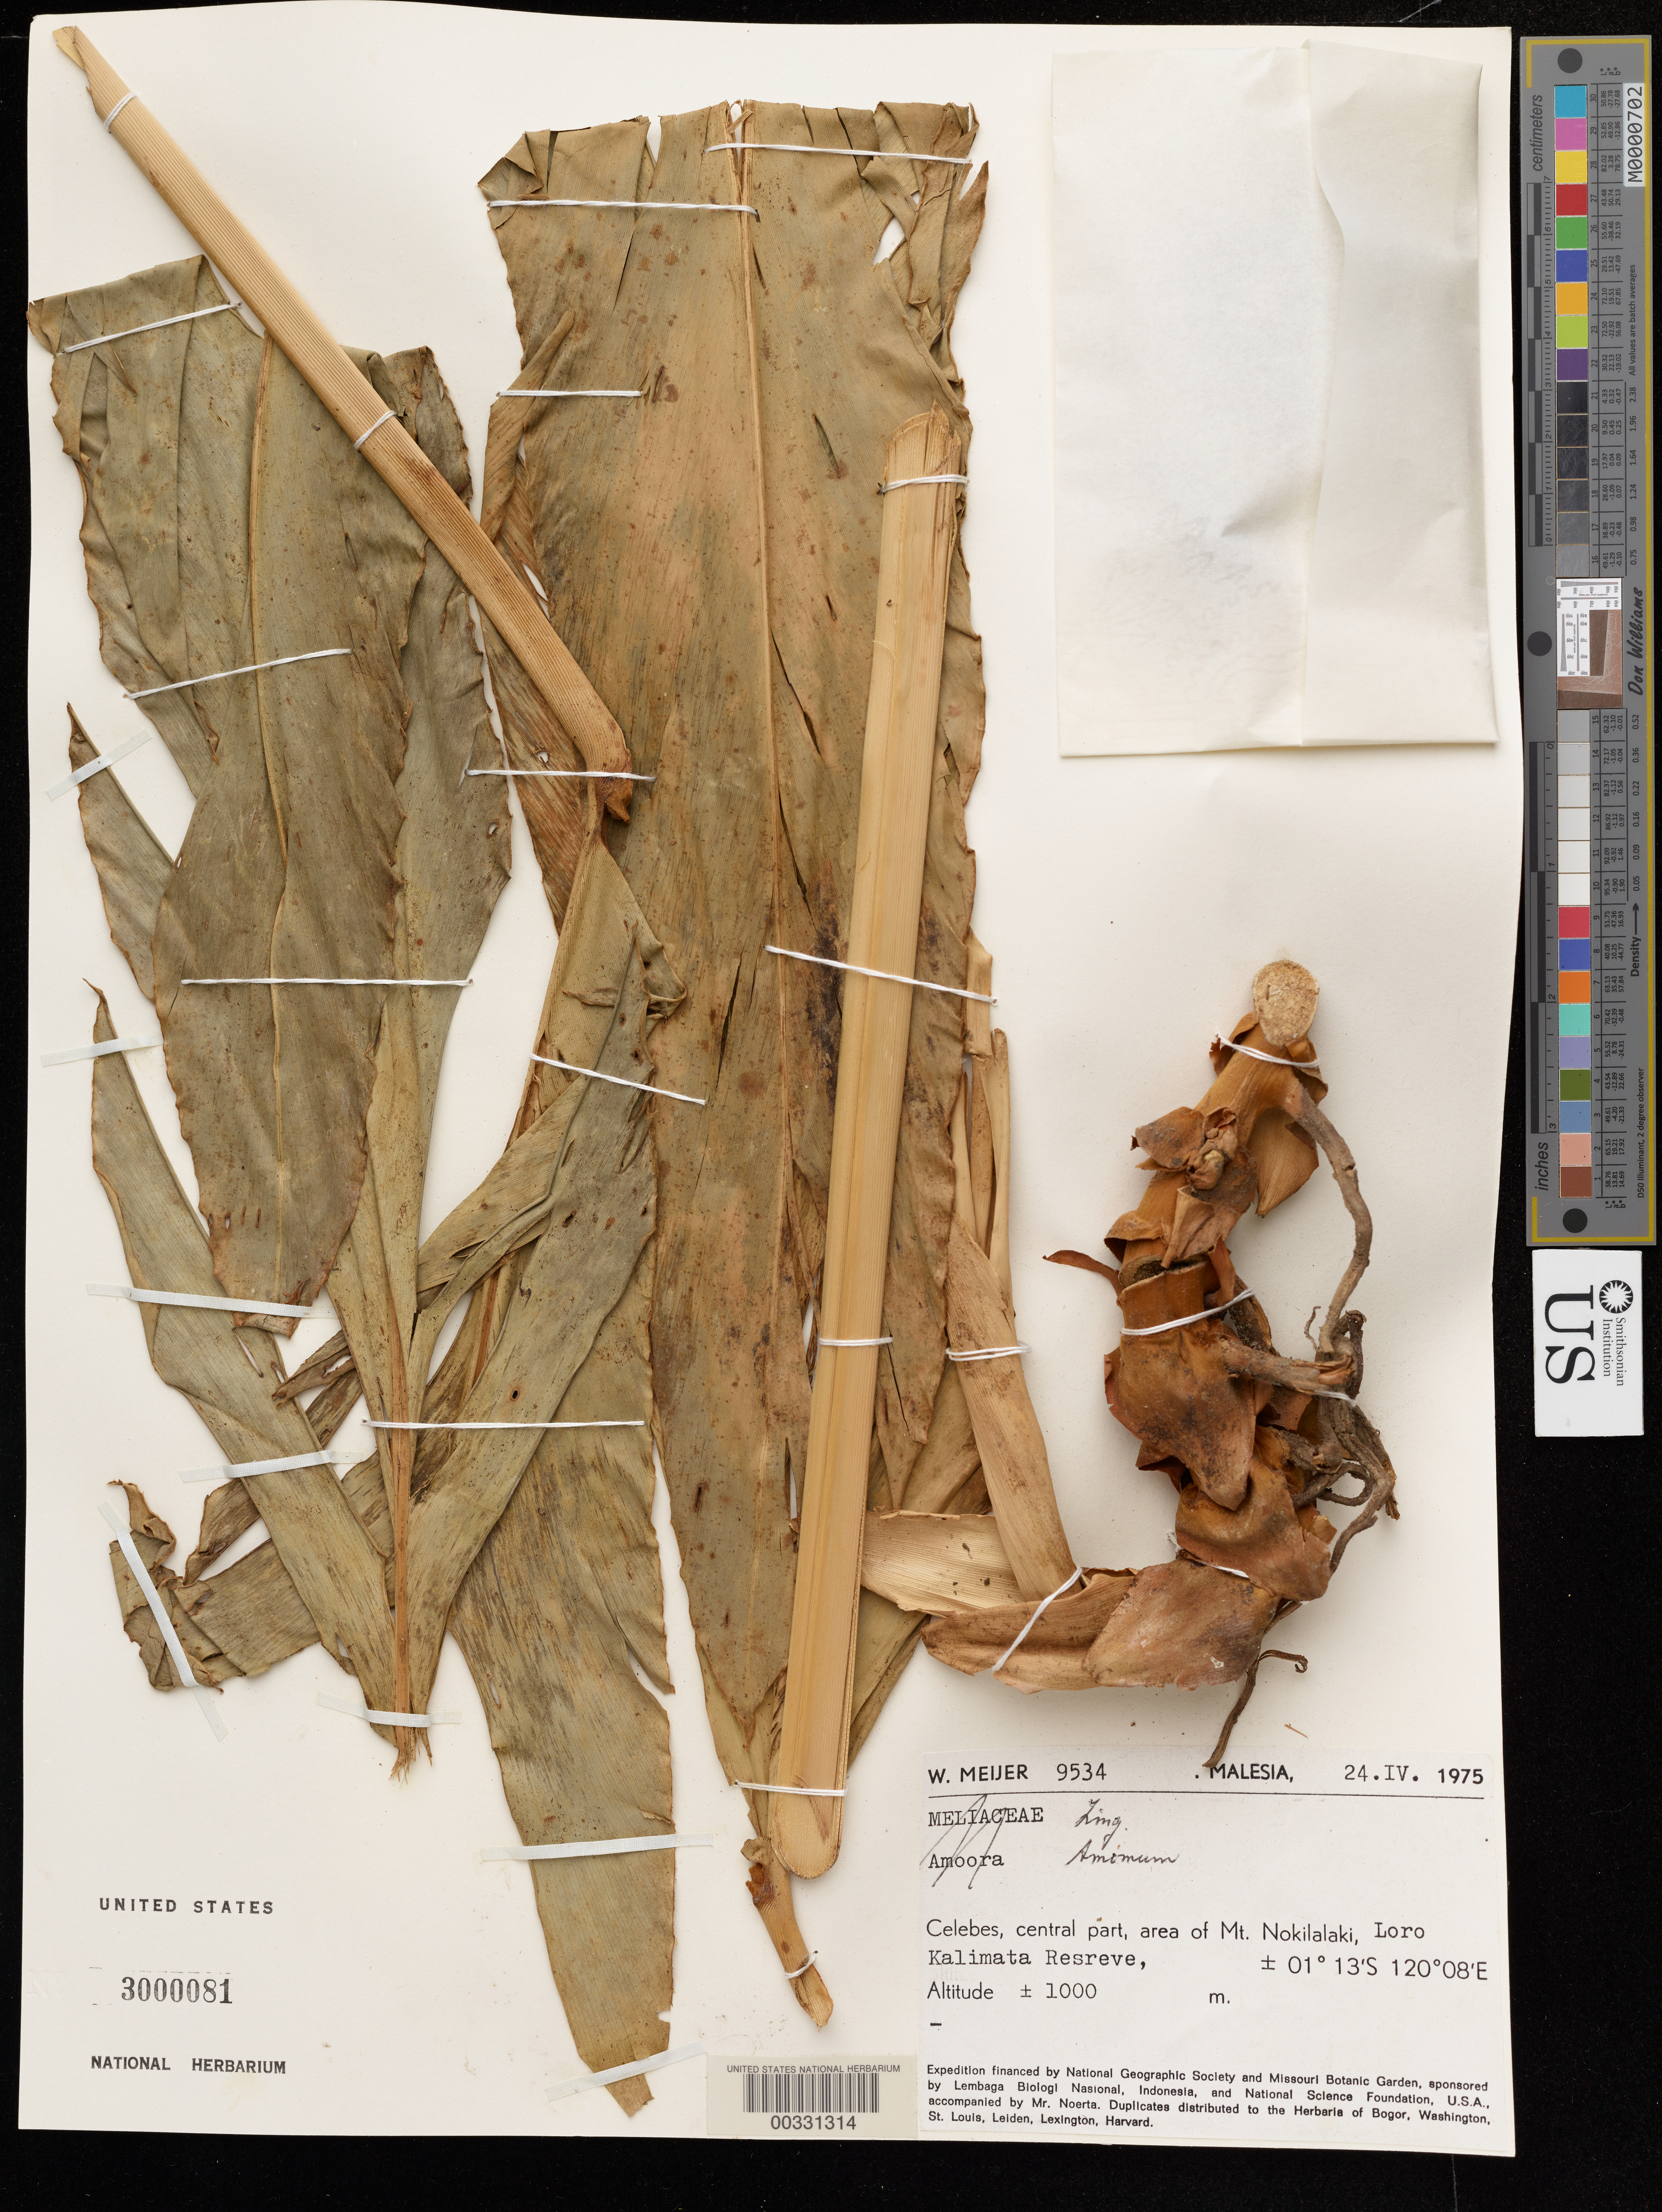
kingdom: Plantae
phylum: Tracheophyta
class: Liliopsida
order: Zingiberales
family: Zingiberaceae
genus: Amomum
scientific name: Amomum sp.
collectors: W. Meijer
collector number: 9534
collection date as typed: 24 Apr 1975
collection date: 1975-04-24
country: Indonesia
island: Celebes Island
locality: Malesia, central part, area of mt nokilalaki, loro kalimata reserve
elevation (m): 1000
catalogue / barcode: US 3000081